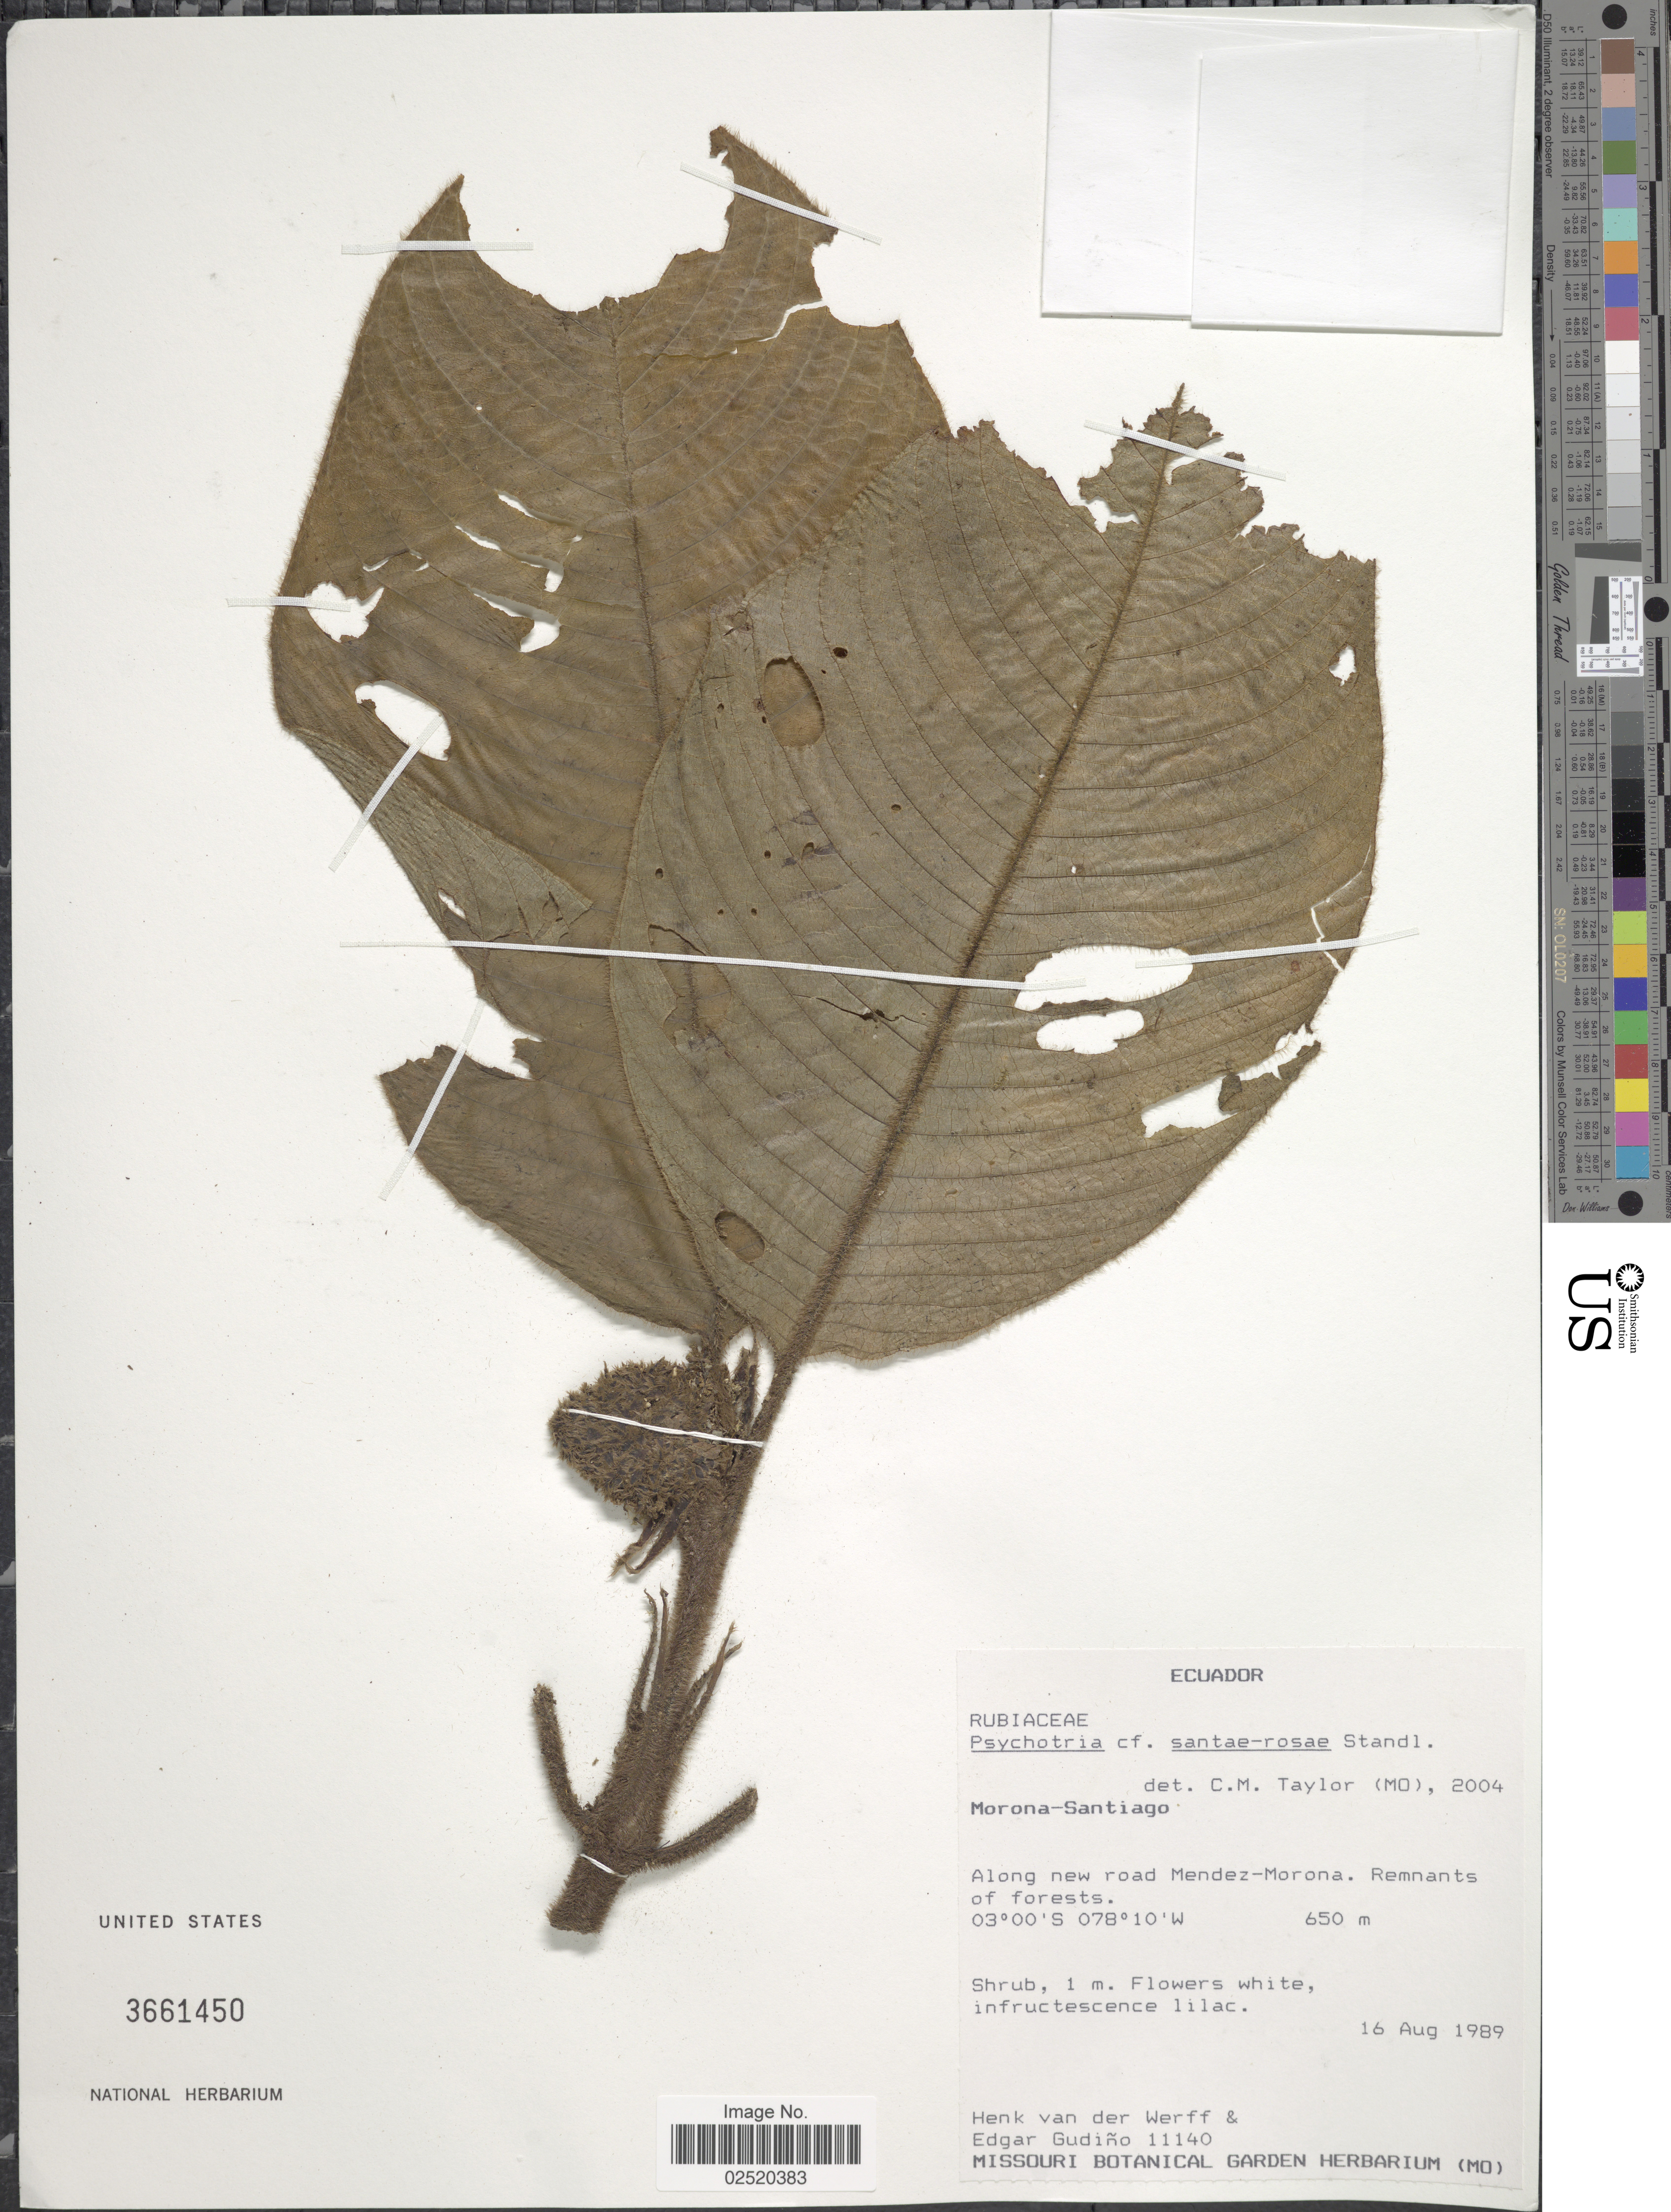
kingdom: Plantae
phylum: Tracheophyta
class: Magnoliopsida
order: Gentianales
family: Rubiaceae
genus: Psychotria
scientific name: Psychotria santae-rosae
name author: Standl.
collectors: H. van der Werff & E. Gudiño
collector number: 11140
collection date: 1989-08-16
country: Ecuador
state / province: Morona-Santiago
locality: Along new road Mendez-Morona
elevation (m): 650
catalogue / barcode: US 3661450